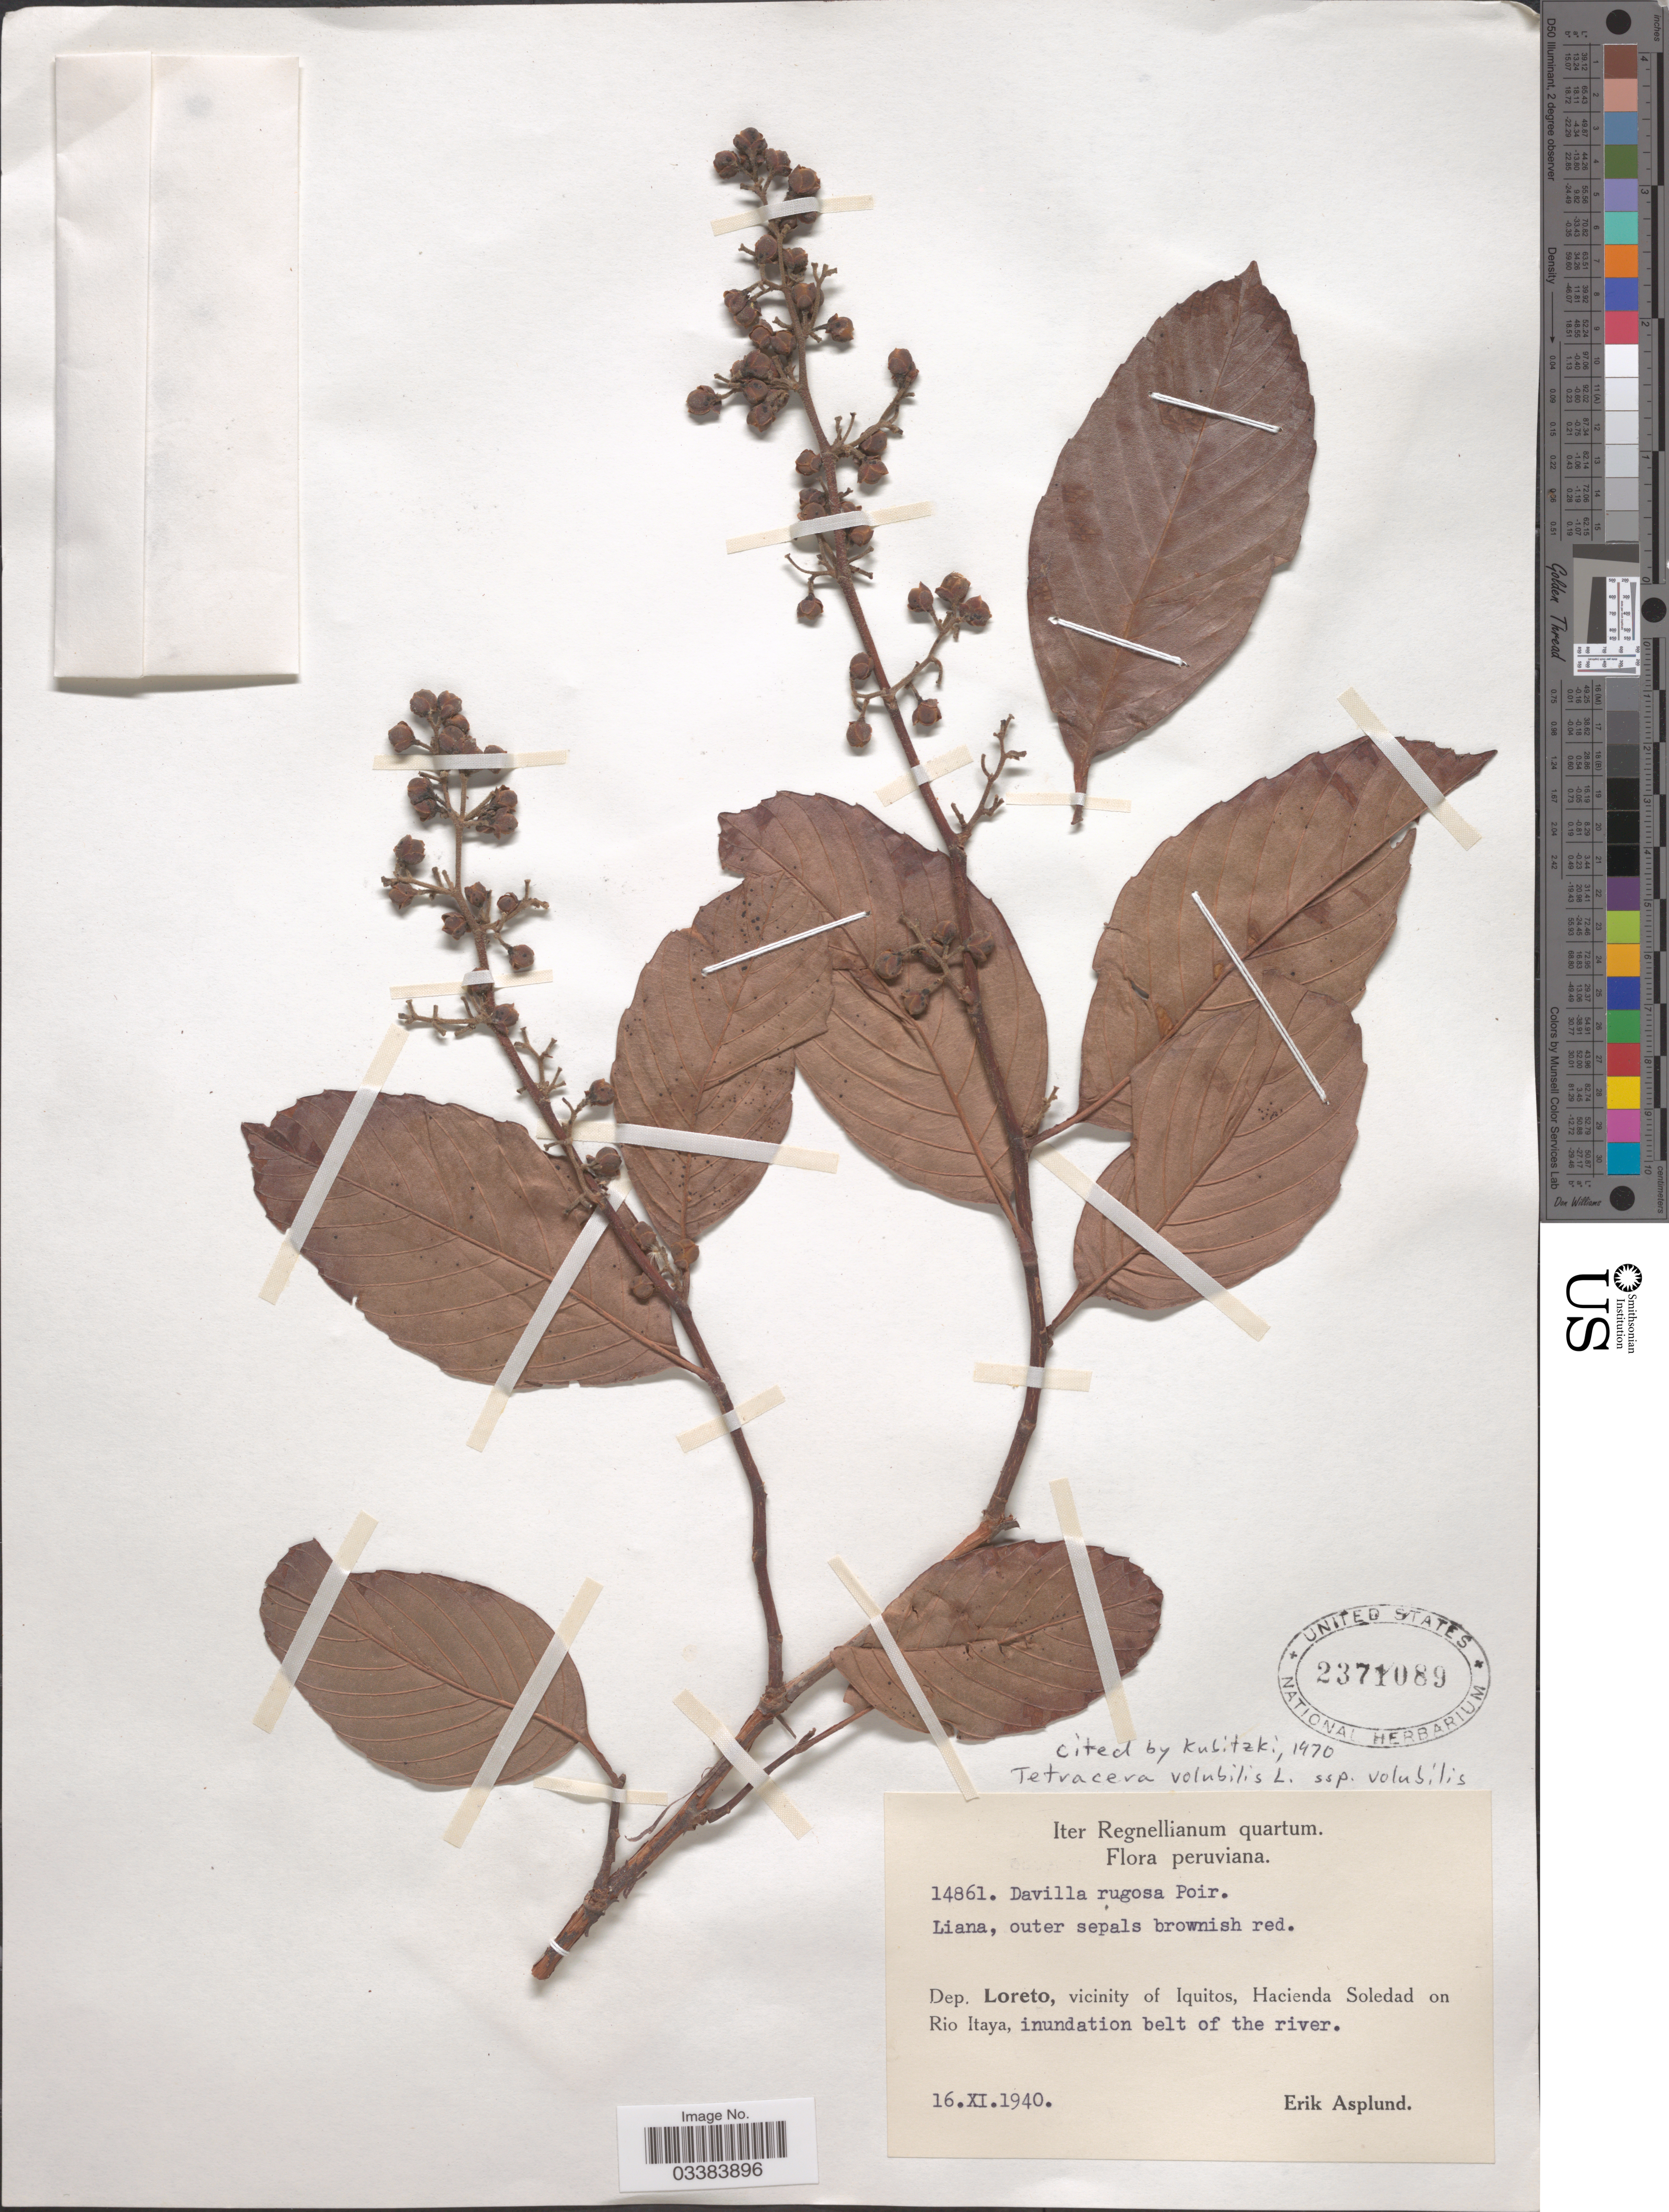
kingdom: Plantae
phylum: Tracheophyta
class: Magnoliopsida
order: Dilleniales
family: Dilleniaceae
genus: Tetracera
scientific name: Tetracera volubilis subsp. volubilis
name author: L.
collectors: E. Asplund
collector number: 14861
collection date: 1940-11-16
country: Peru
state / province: Loreto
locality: Dep. Loreto, vicinity of Iquitos, Hacienda Soledad on Rio Itaya.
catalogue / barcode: US 2371089